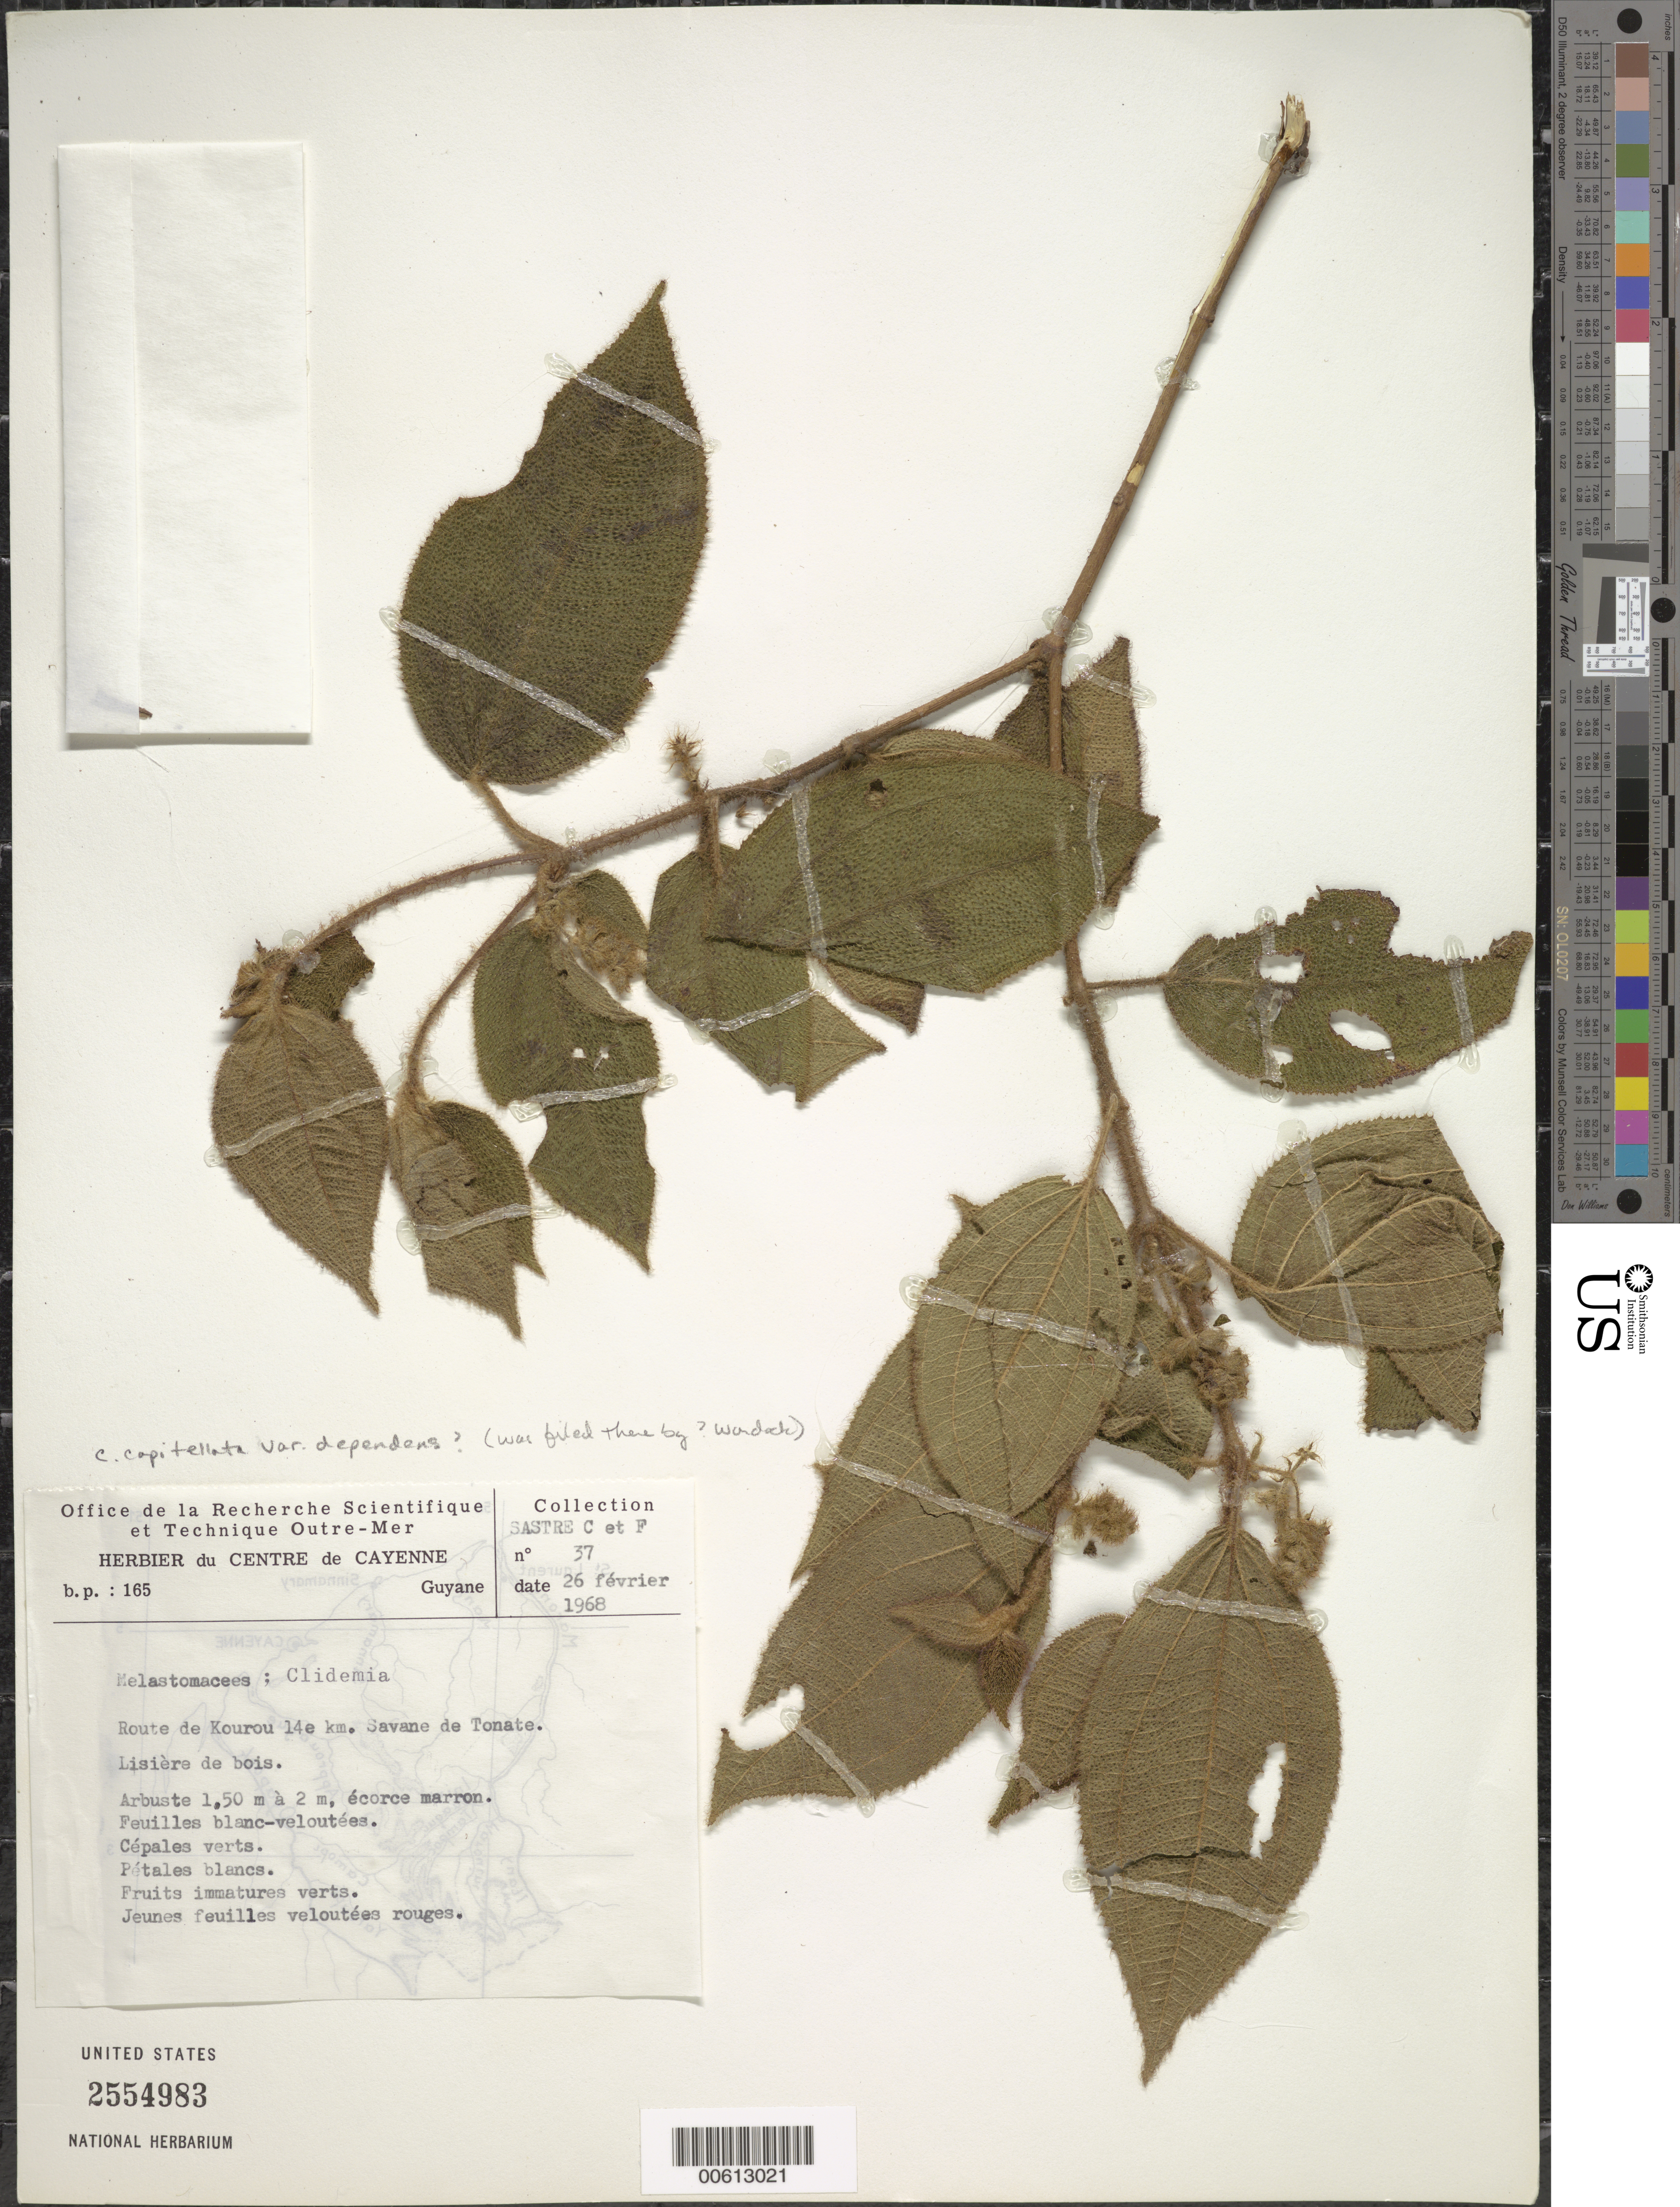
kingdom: Plantae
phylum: Tracheophyta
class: Magnoliopsida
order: Myrtales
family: Melastomataceae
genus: Clidemia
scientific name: Clidemia capitellata var. dependens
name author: (Pav. & D. Don) J.F. Macbr.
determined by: Wurdack, John J., (US), US (UNITED STATES)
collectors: C. H. L. Sastre & F. Sastre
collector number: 37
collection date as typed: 26-Feb-68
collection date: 1968-02-26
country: French Guiana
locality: Route de Kourou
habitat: Savane, Liseire de bois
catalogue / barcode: US 2554983